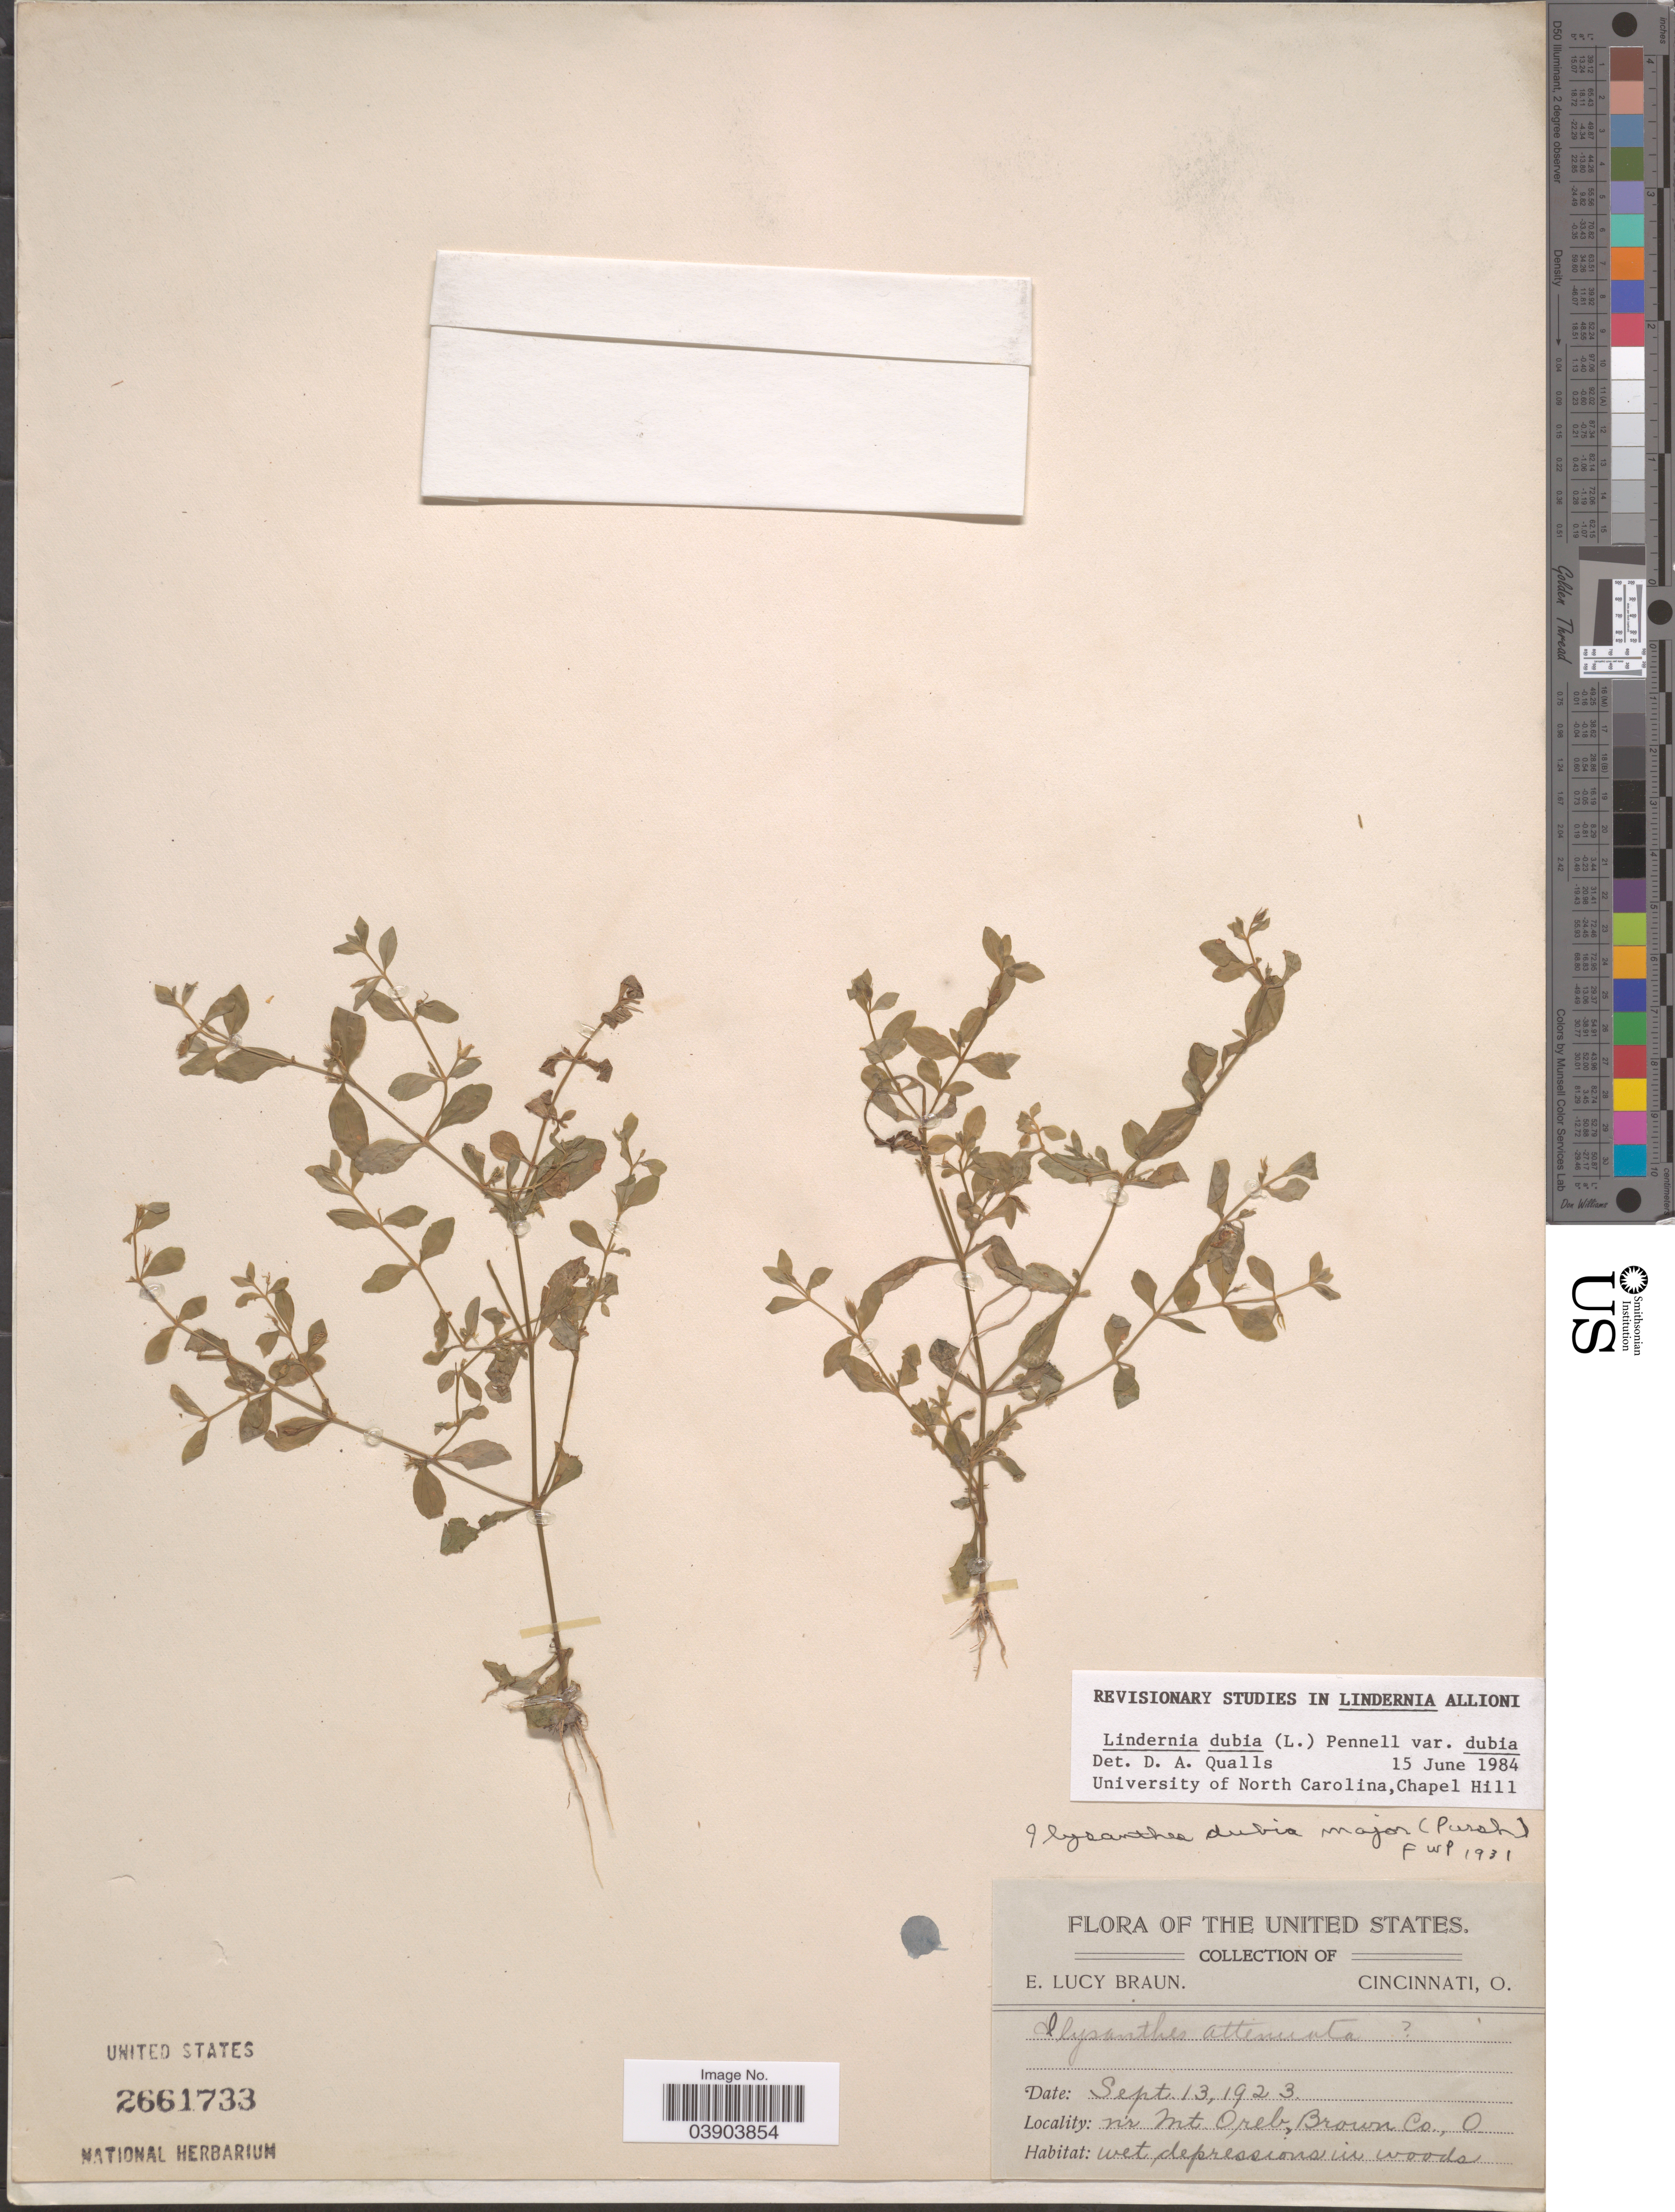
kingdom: Plantae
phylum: Tracheophyta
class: Magnoliopsida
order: Lamiales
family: Linderniaceae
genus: Lindernia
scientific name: Lindernia dubia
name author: (L.) Pennell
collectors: E. L. Braun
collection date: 1923-09-13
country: United States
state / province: Ohio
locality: N'r Mt. Oreb, Brown Co.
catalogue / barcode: US 2661733